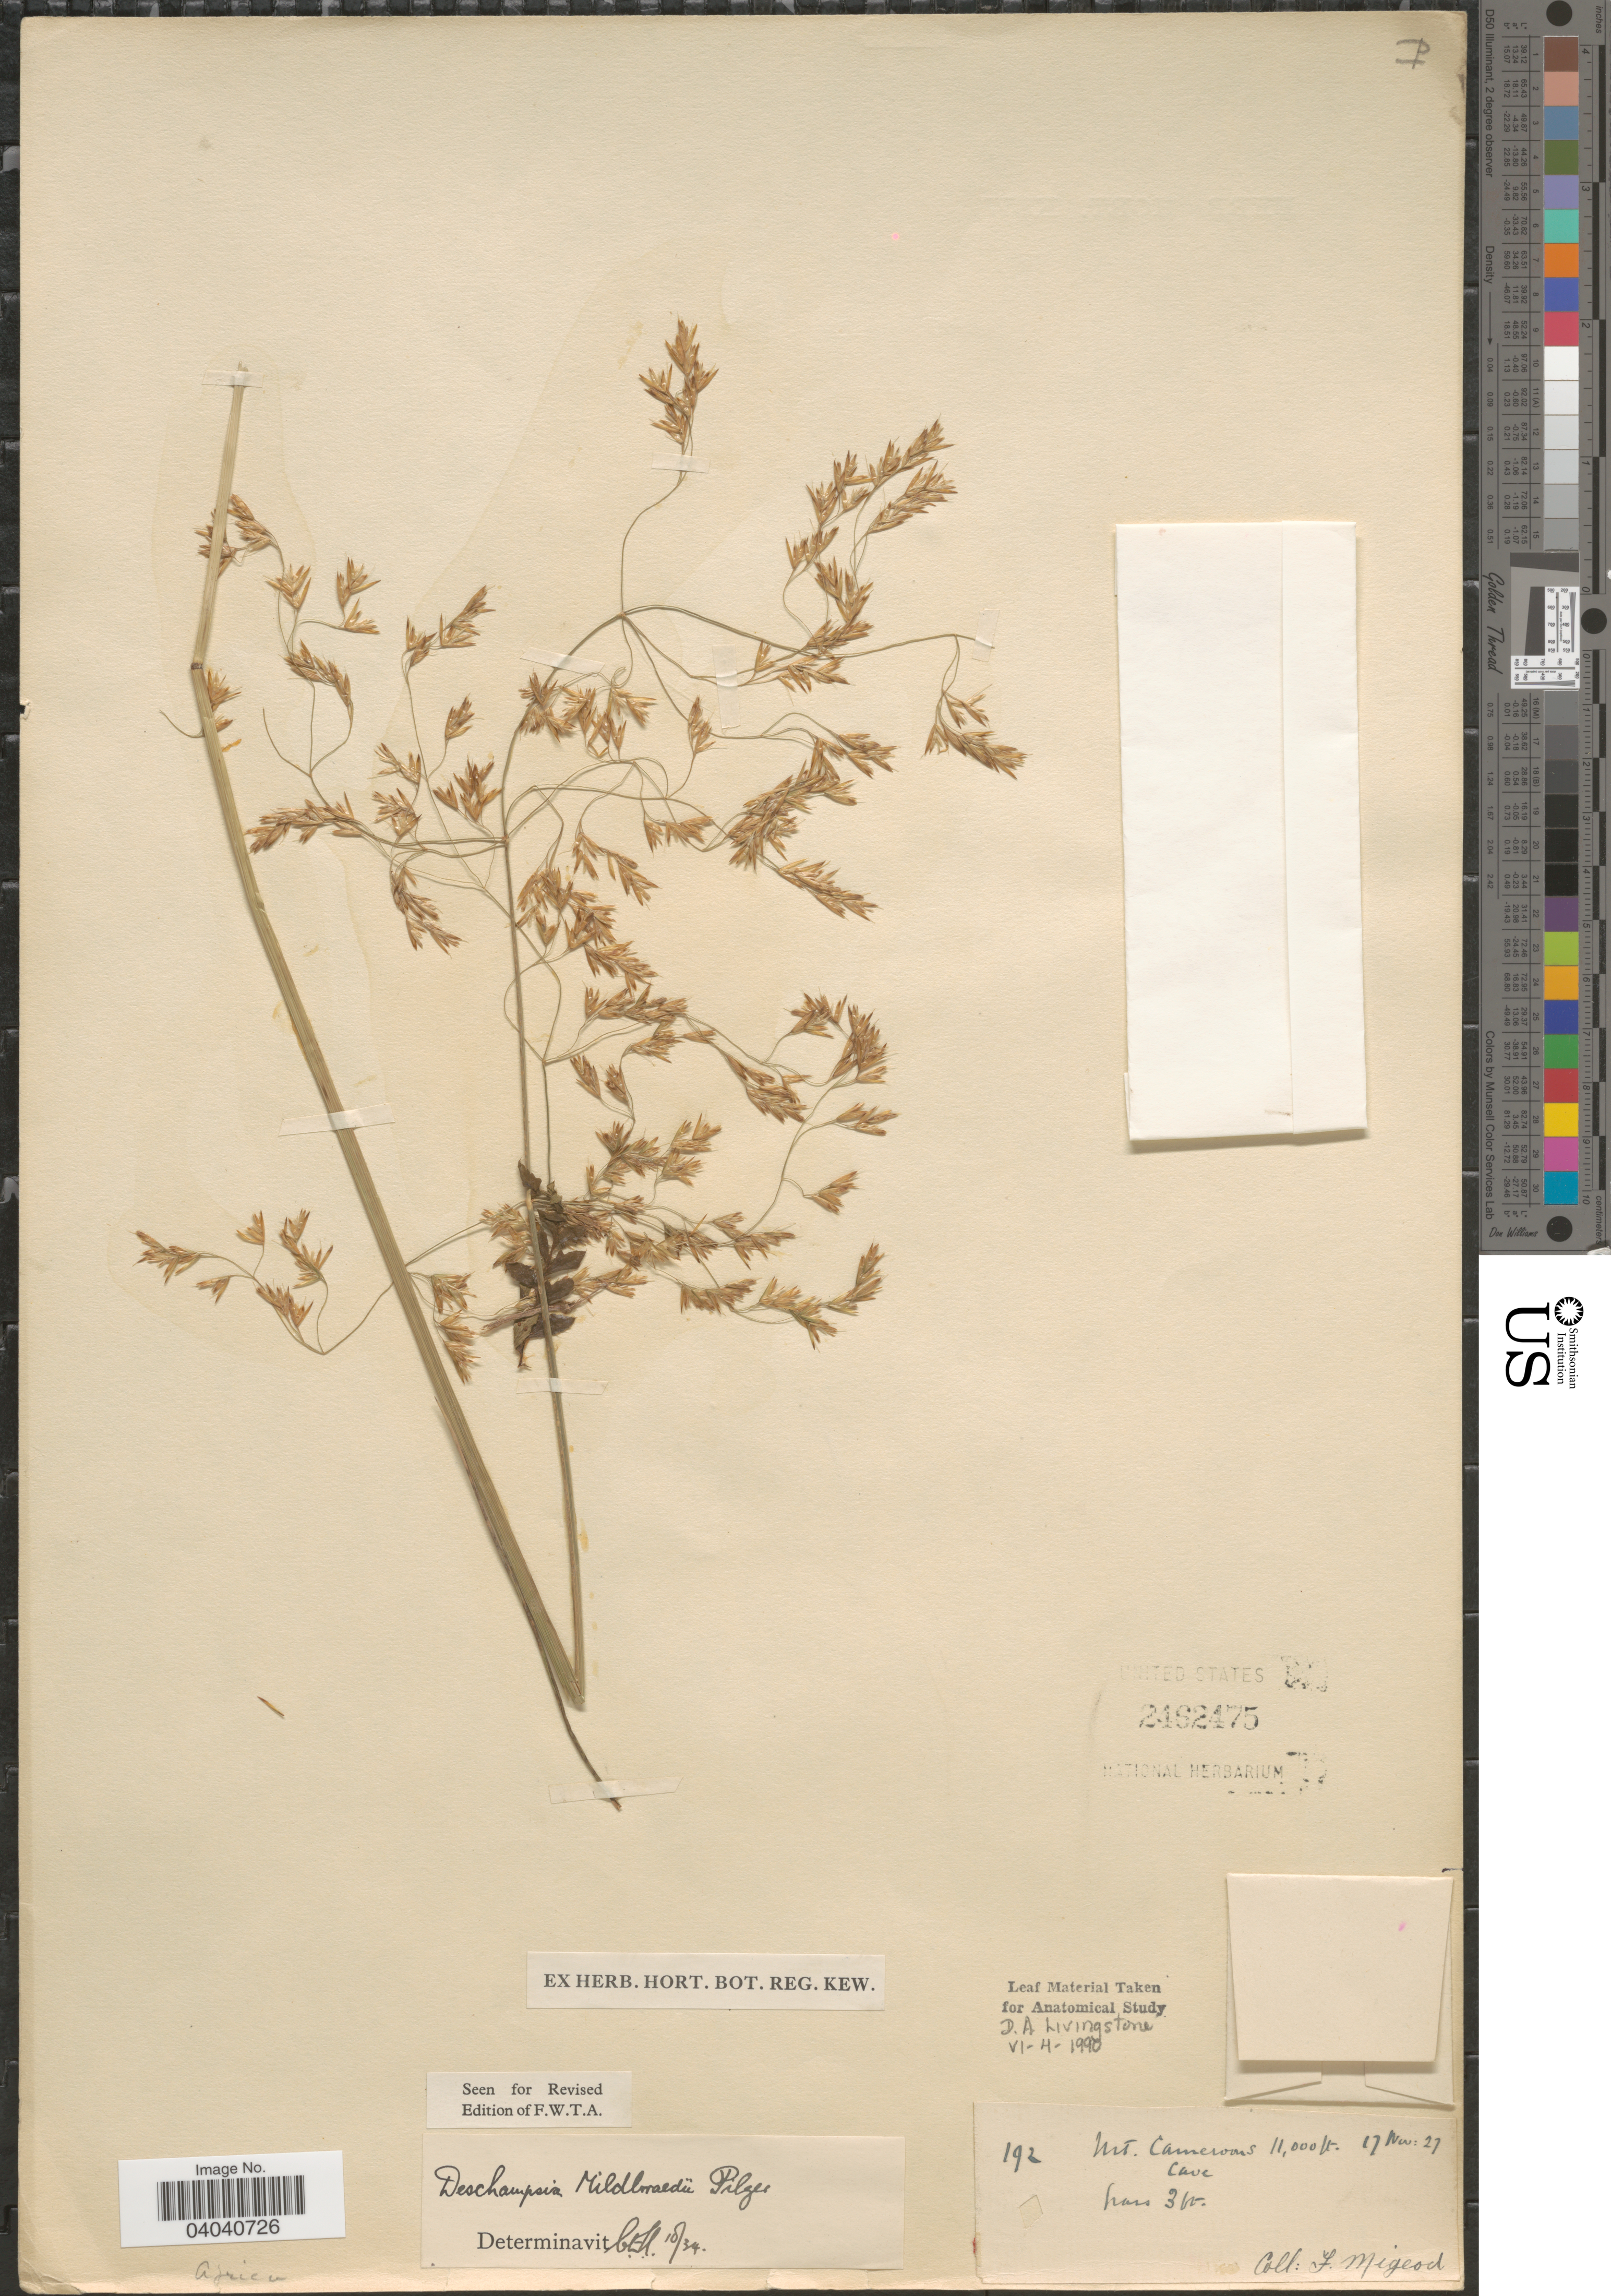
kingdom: Plantae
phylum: Tracheophyta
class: Liliopsida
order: Poales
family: Poaceae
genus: Deschampsia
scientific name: Deschampsia mildbraedii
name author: Pilg.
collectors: J. Migeod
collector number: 192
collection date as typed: Transcribed d/m/y: 17/11/27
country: Cameroon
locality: Mt. Cameroons Cave.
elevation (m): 3353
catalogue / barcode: US 2462475